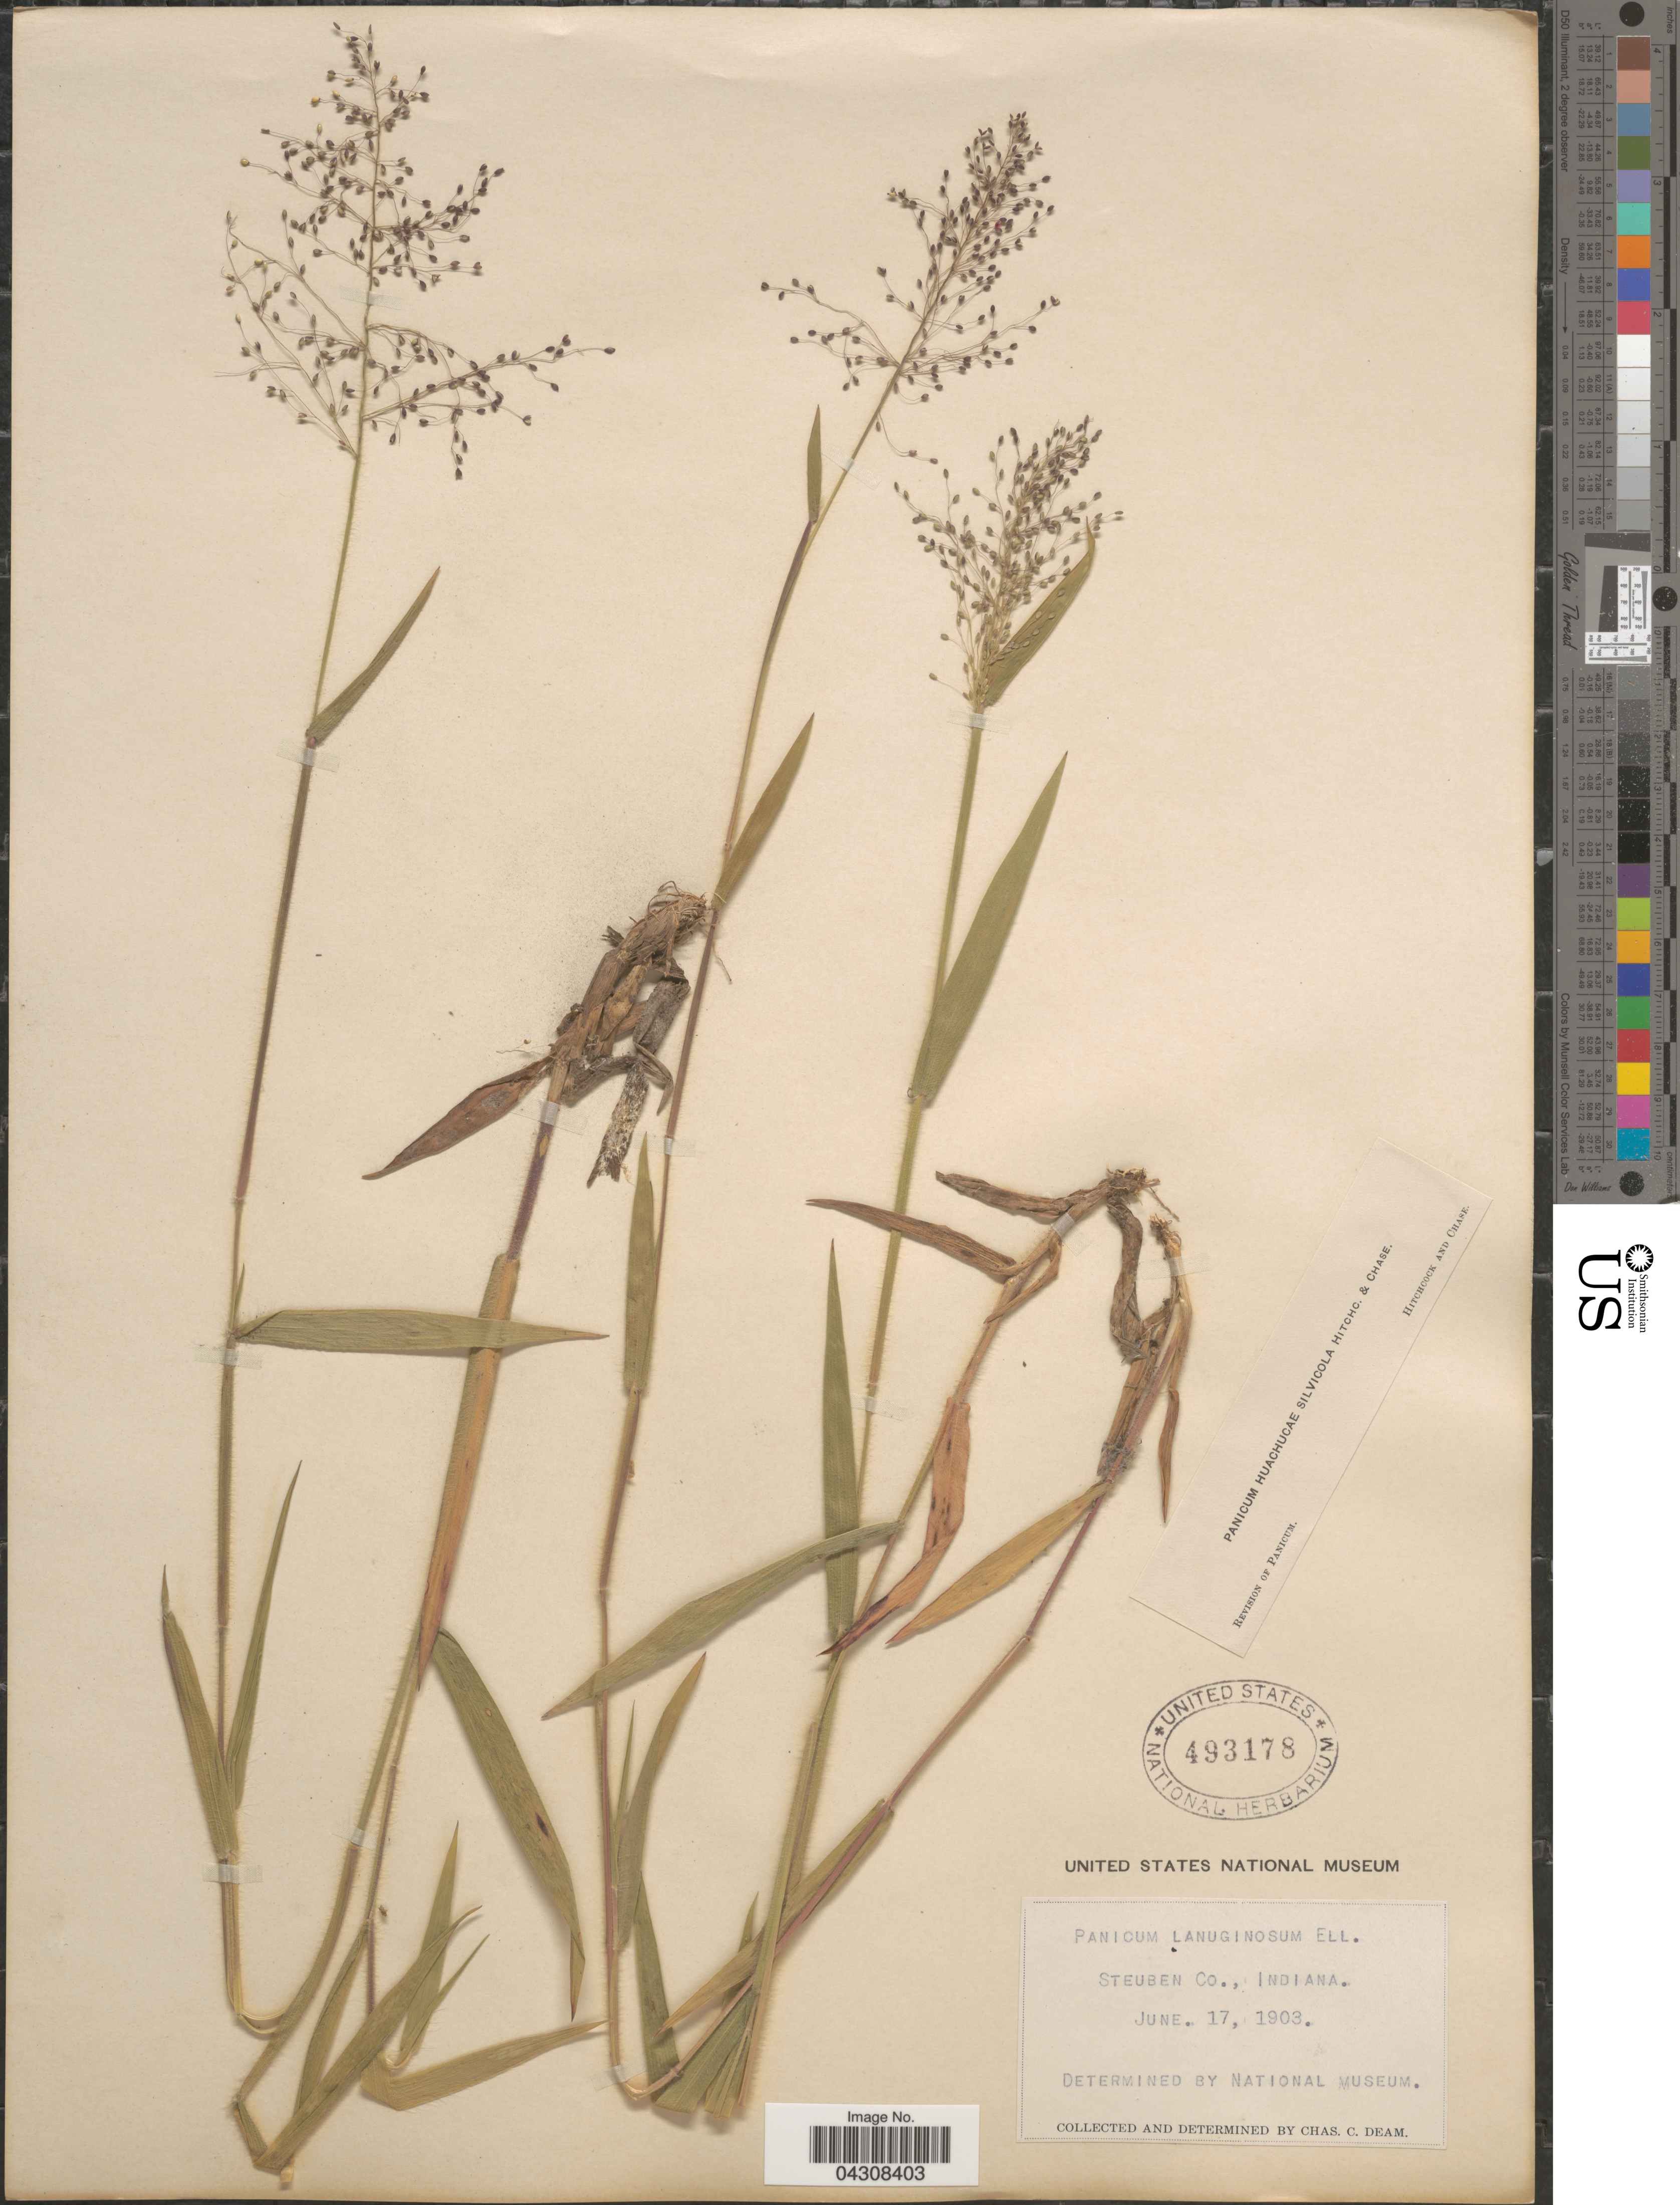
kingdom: Plantae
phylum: Tracheophyta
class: Liliopsida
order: Poales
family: Poaceae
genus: Dichanthelium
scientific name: Dichanthelium acuminatum var. acuminatum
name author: (Sw.) Gould & C.A. Clark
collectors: C. C. Deam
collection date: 1903-06-17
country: United States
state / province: Indiana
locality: Steuben Co.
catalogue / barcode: US 493178